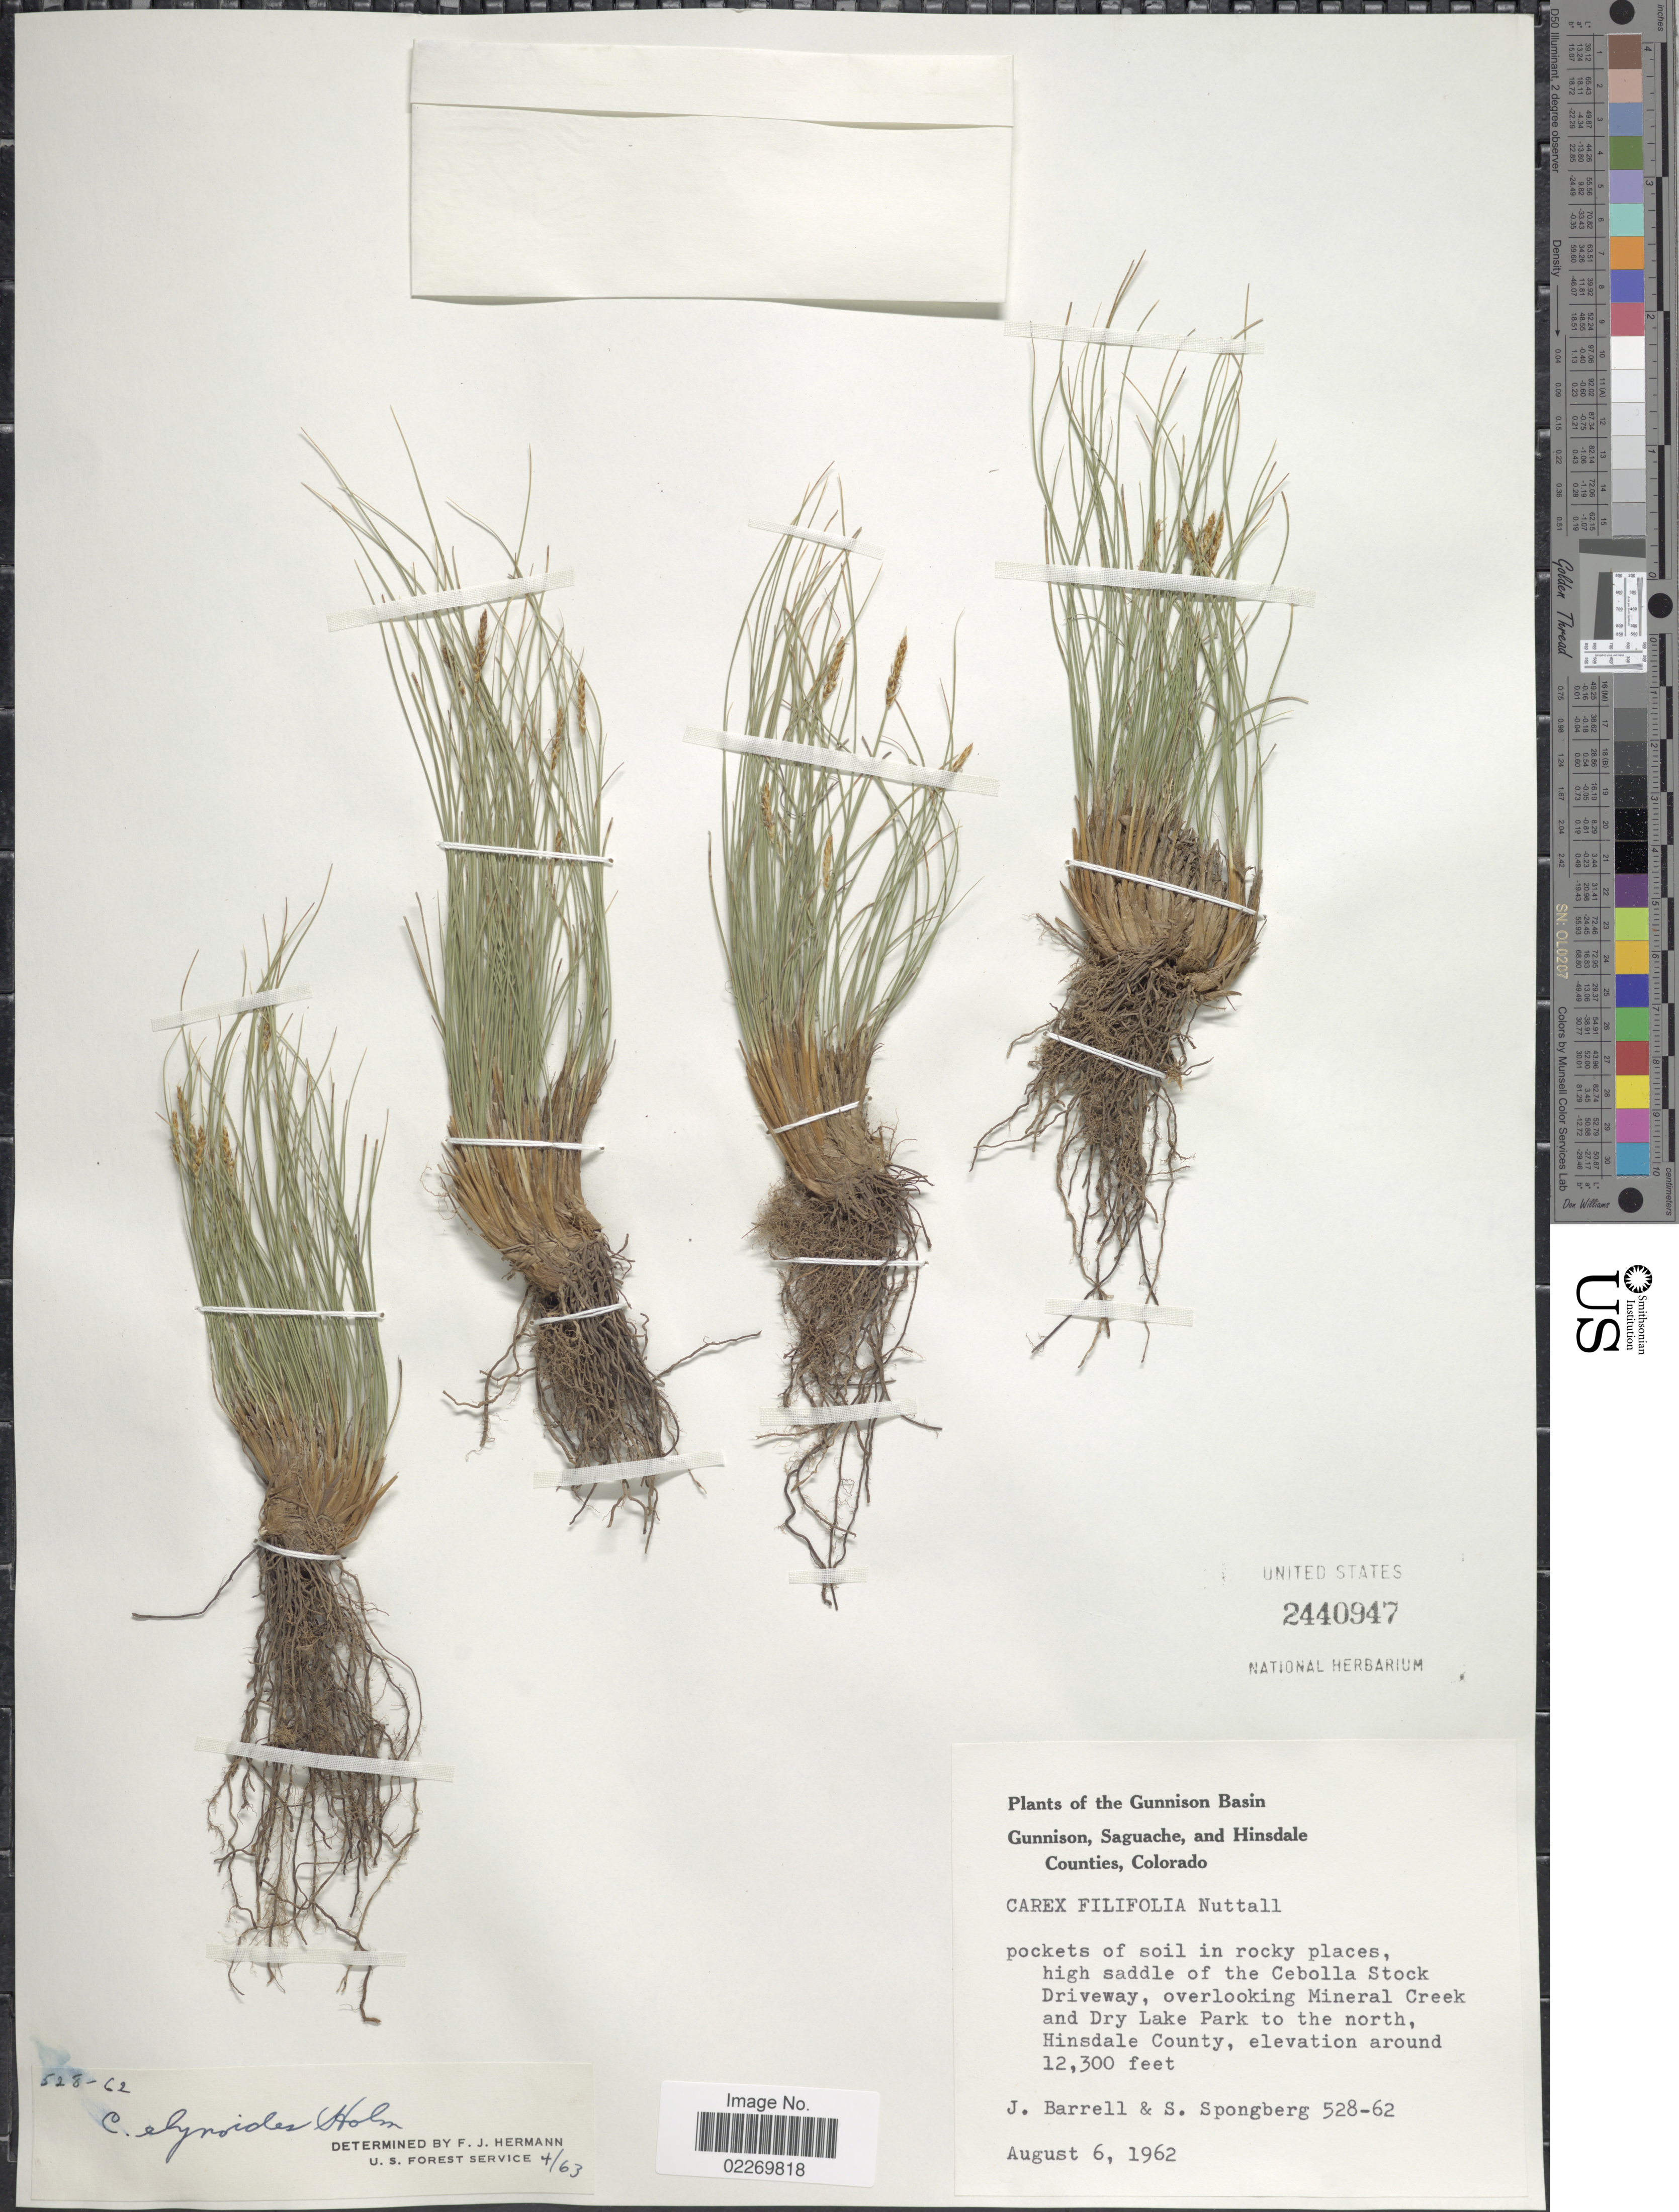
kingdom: Plantae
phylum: Tracheophyta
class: Liliopsida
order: Poales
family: Cyperaceae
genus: Carex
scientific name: Carex elynoides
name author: Holm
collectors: J. Barrell & S. A.Spongberg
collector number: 528-62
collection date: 1962-08-06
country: United States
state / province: Colorado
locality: Gunnison Basin. Gunnison, Saguache, and Hinsdale Counties. Pockets of soil in rocky places, high saddle of the Cebolla Stock Driveway, overlooking Mineral Creek and Dry Lake Park to the north, Hinsdale County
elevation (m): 3749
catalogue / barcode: US 2440947